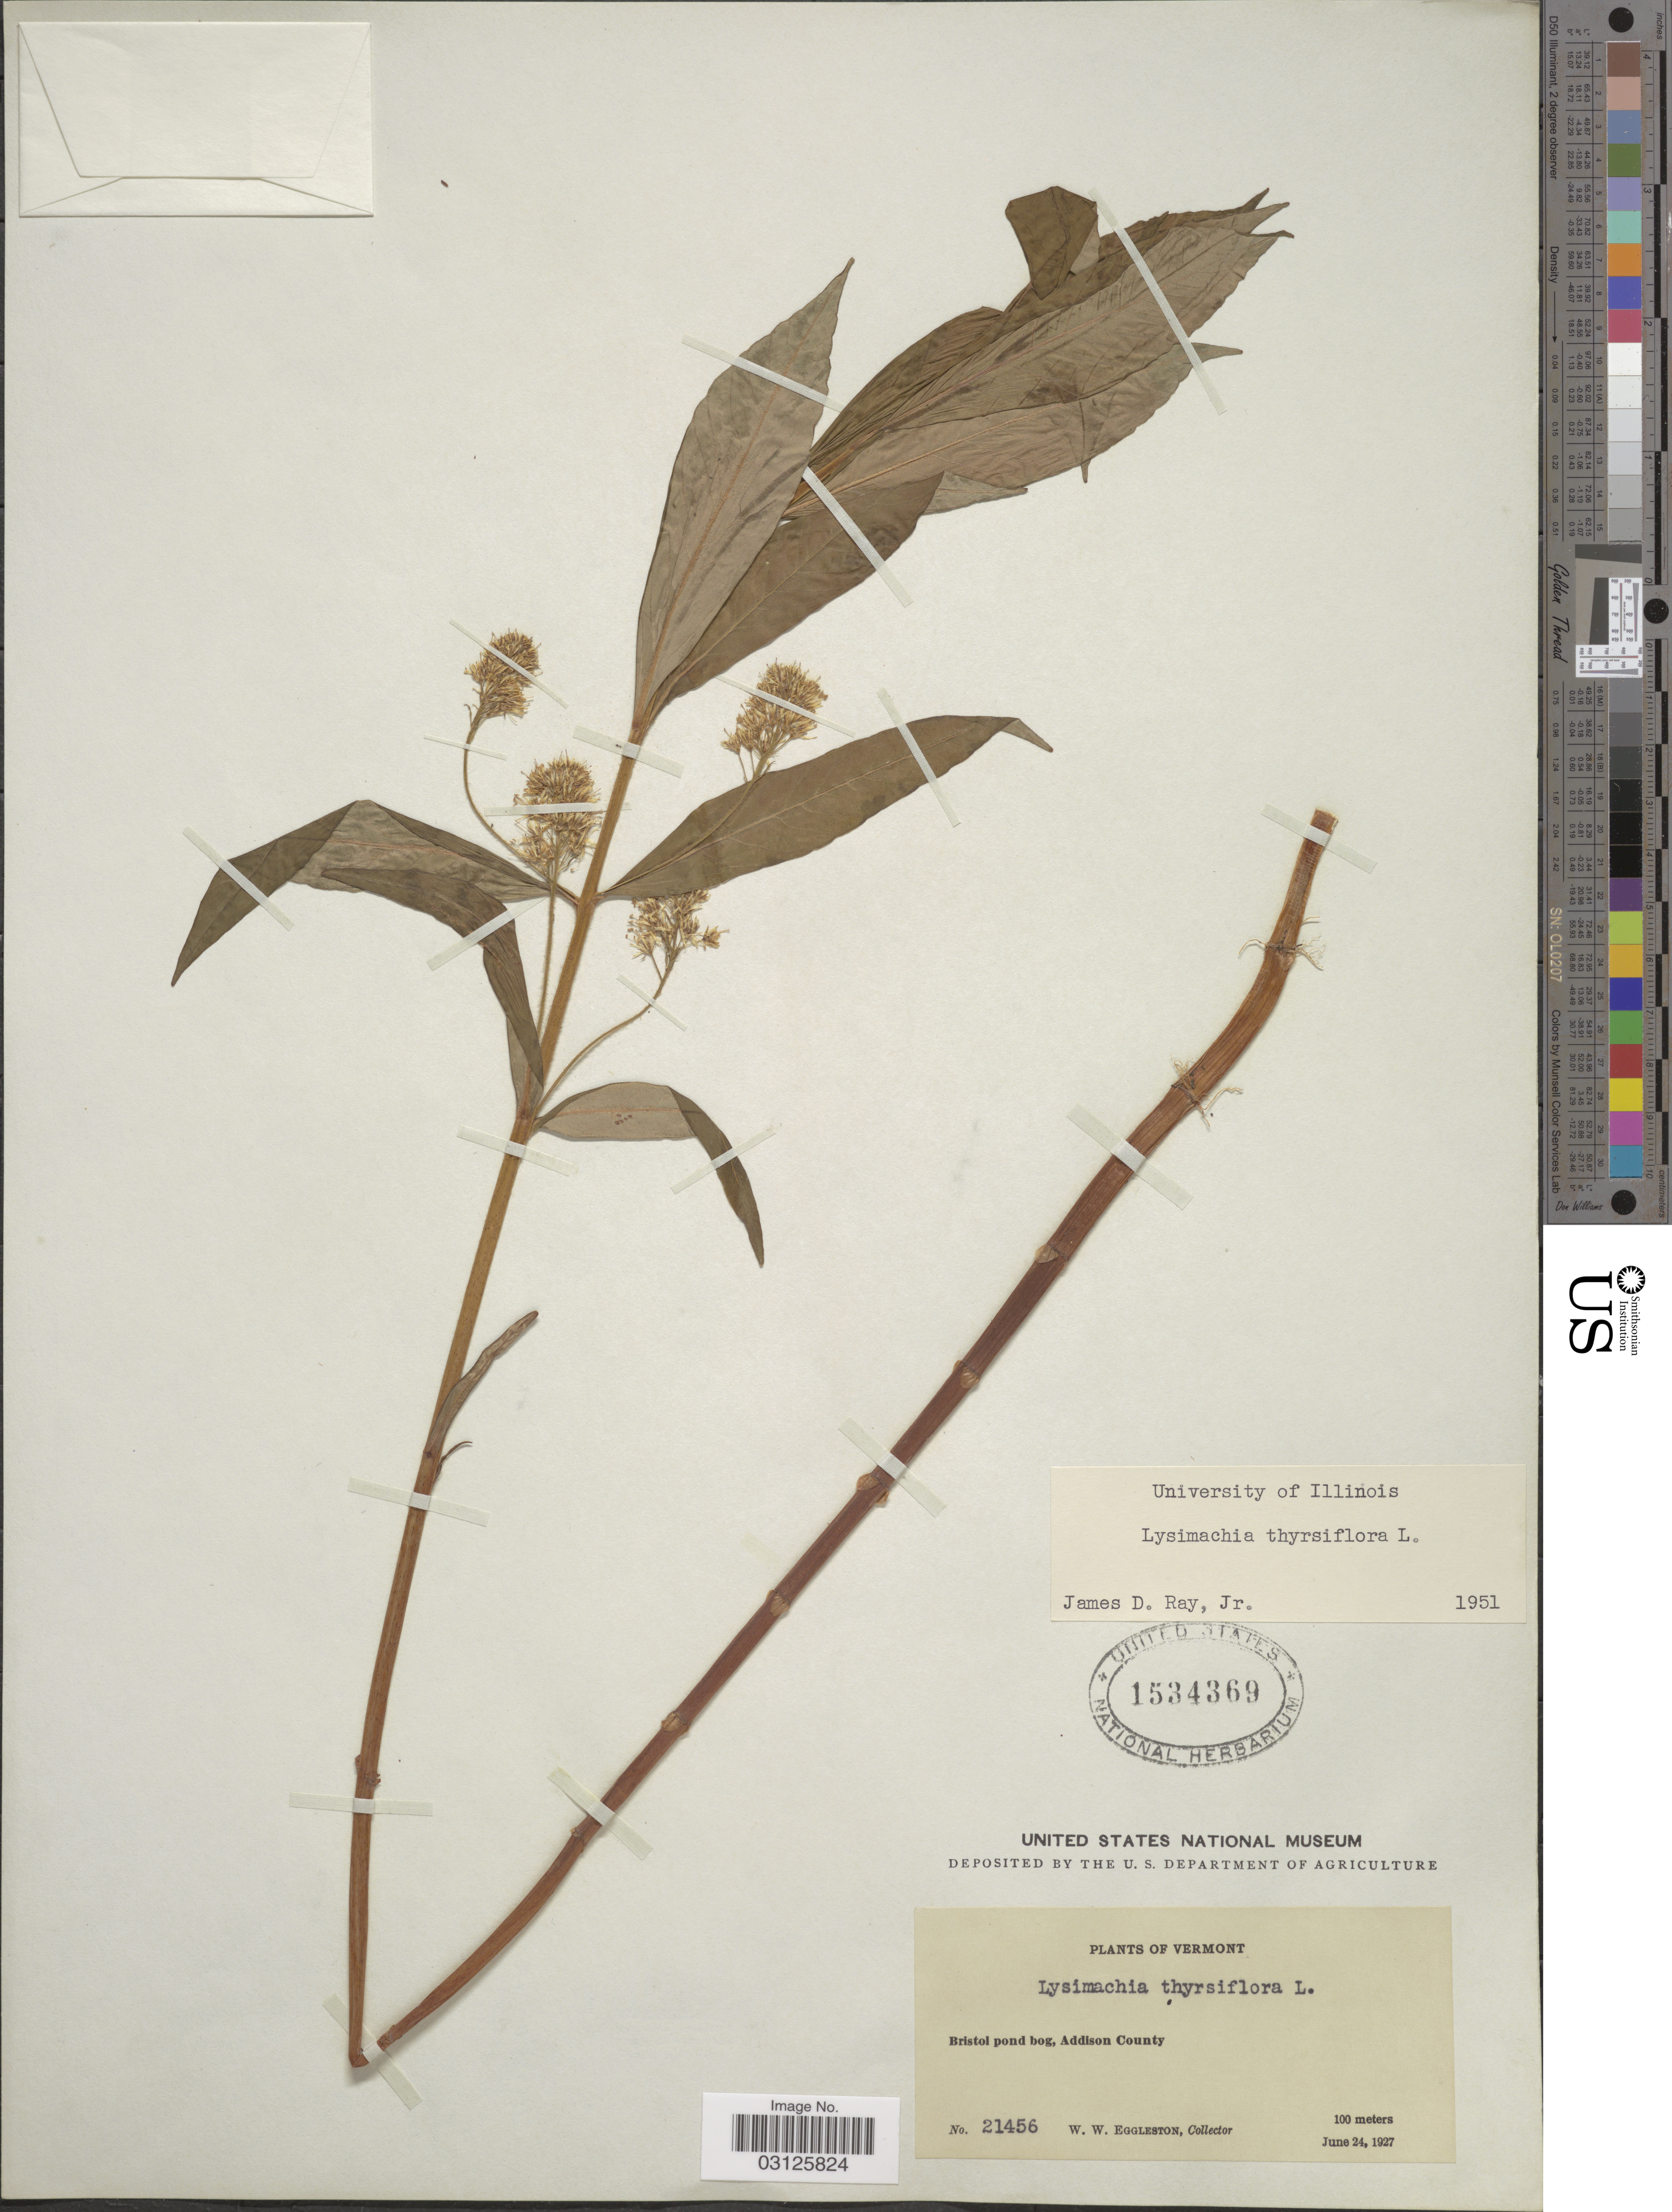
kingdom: Plantae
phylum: Tracheophyta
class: Magnoliopsida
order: Ericales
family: Primulaceae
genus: Lysimachia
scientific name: Lysimachia thyrsiflora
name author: L.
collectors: W. W. Eggleston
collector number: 21456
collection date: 1927-06-24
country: United States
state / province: Vermont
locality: Bristol pond bog, Addison County.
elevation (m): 100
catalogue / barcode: US 1534369